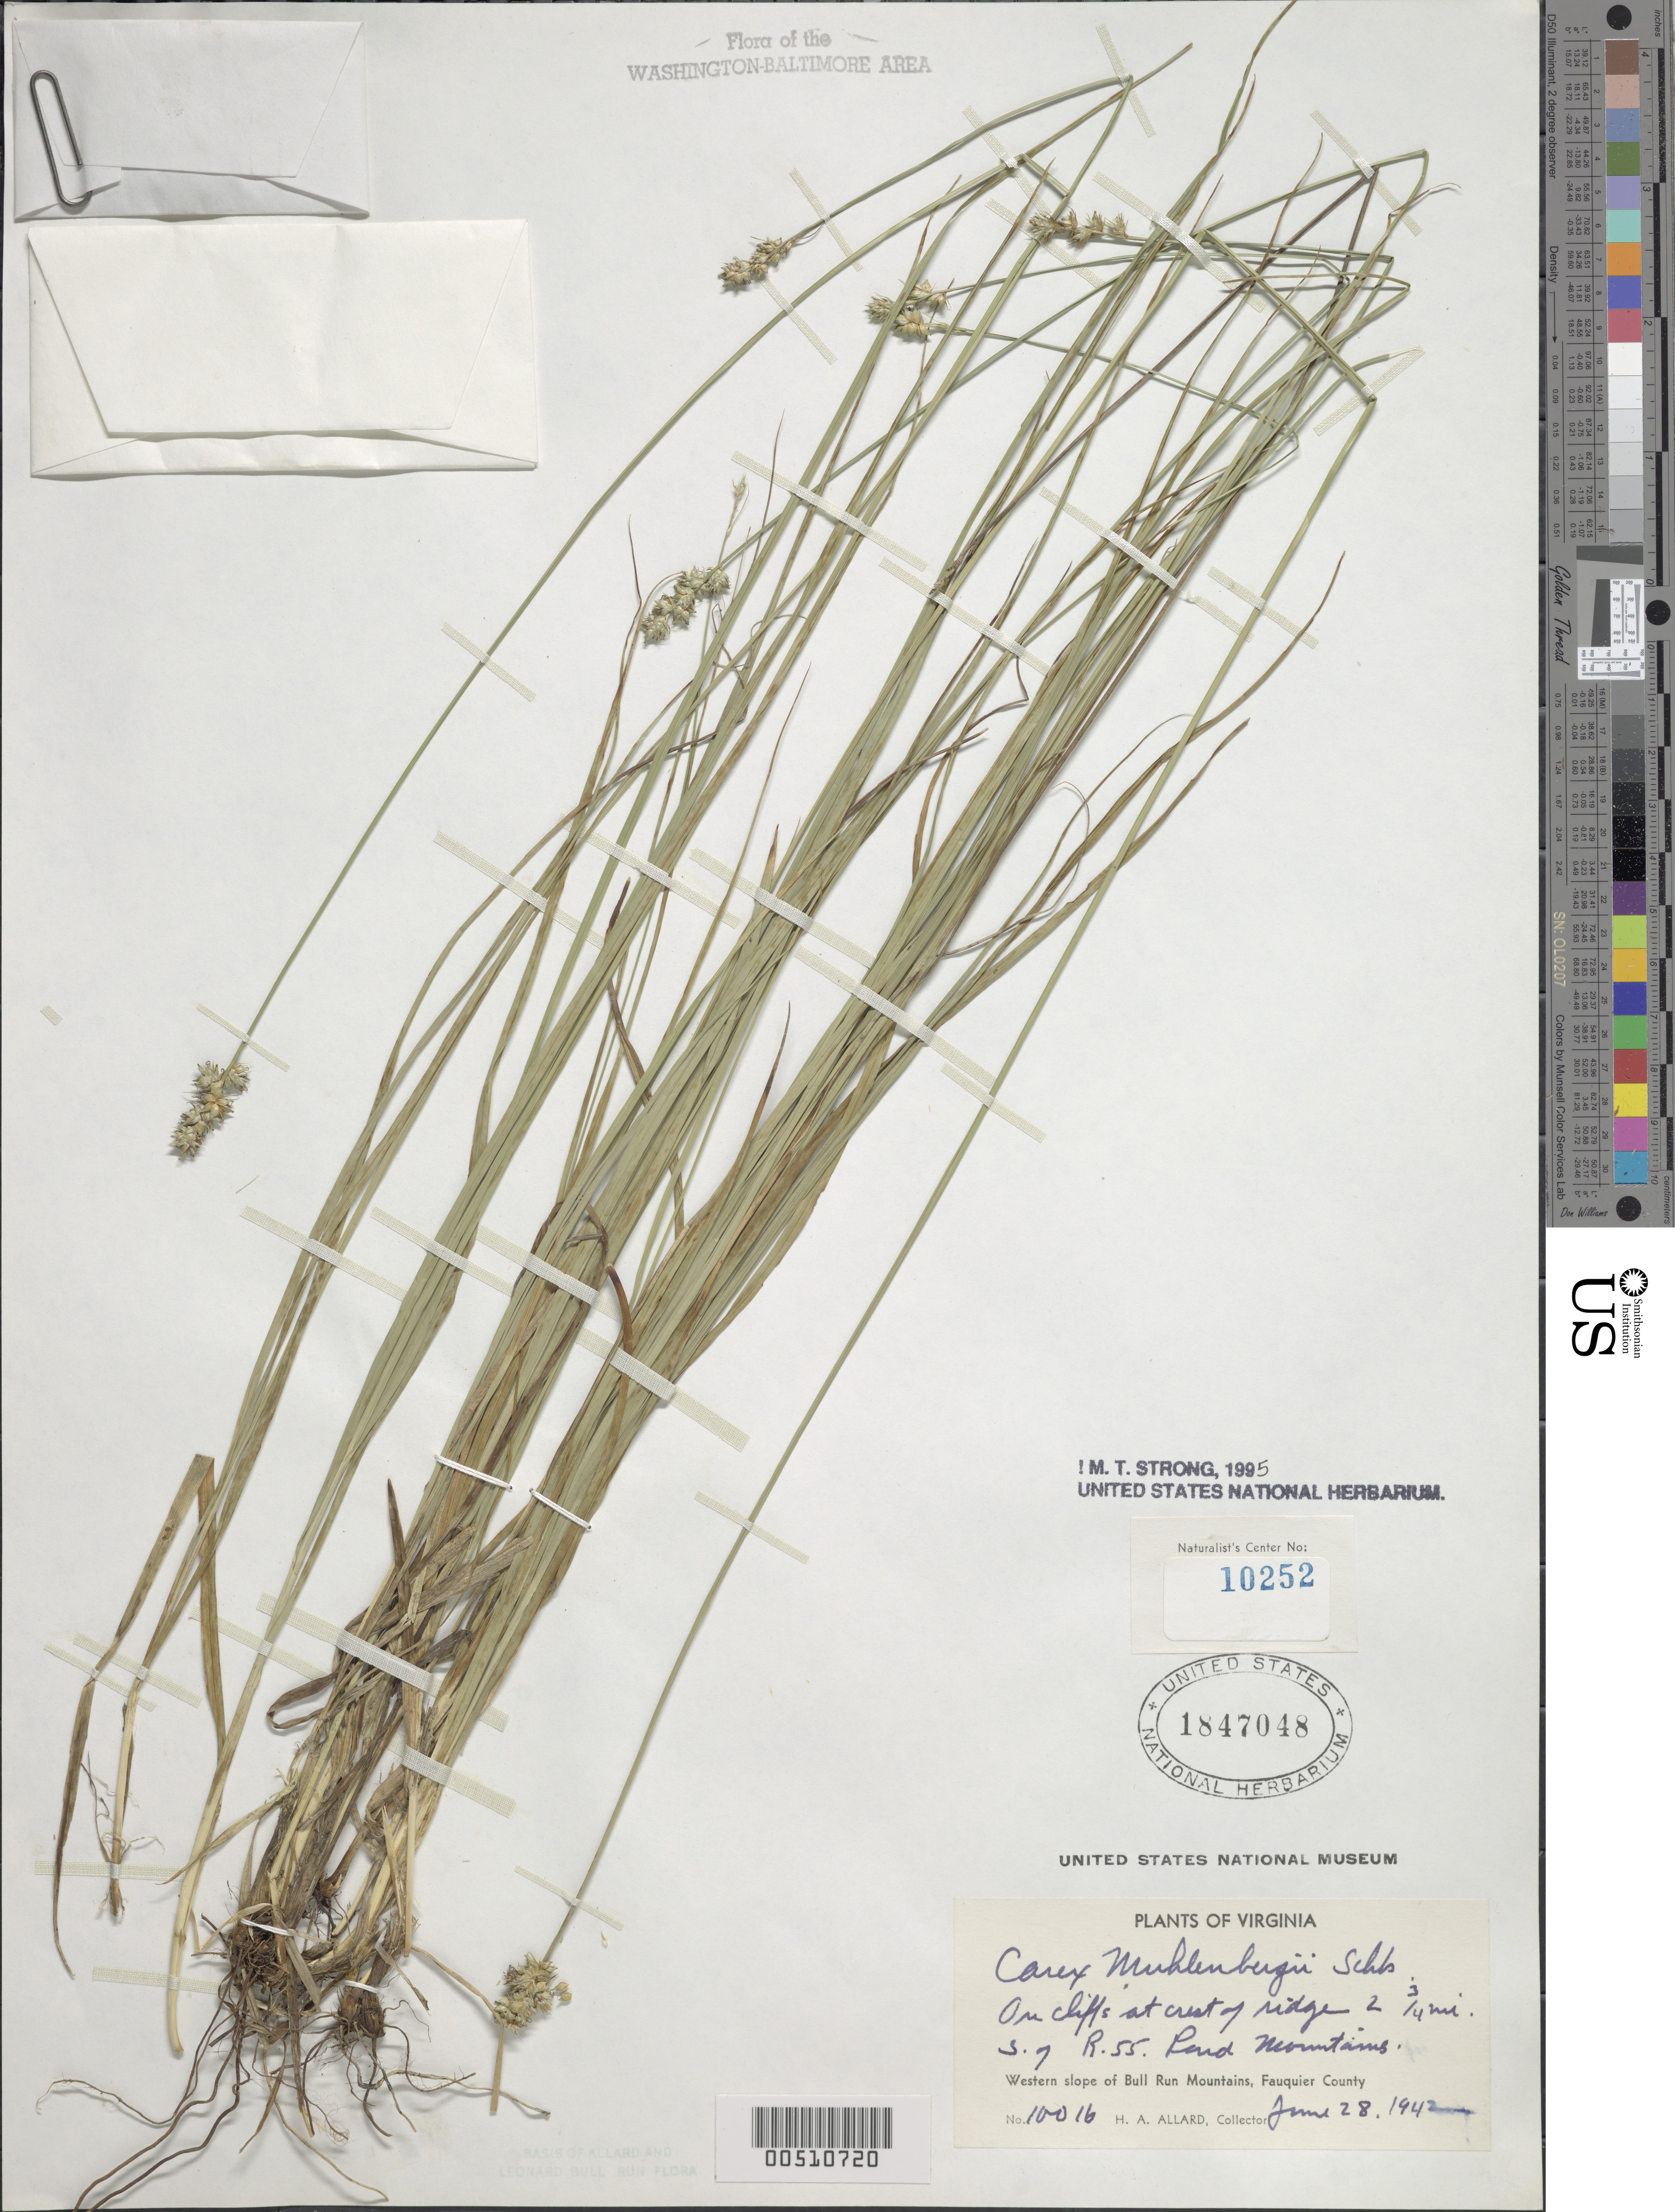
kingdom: Plantae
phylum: Tracheophyta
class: Liliopsida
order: Poales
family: Cyperaceae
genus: Carex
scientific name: Carex muehlenbergii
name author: Willd.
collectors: H. A. Allard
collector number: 10016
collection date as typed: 28 Jun 1942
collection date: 1942-06-28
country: United States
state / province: Virginia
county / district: Fauquier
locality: S of Rt. 55, Pond Mts., W slope of Bull Run Mts. Bull Run Mts.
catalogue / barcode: US 1847048